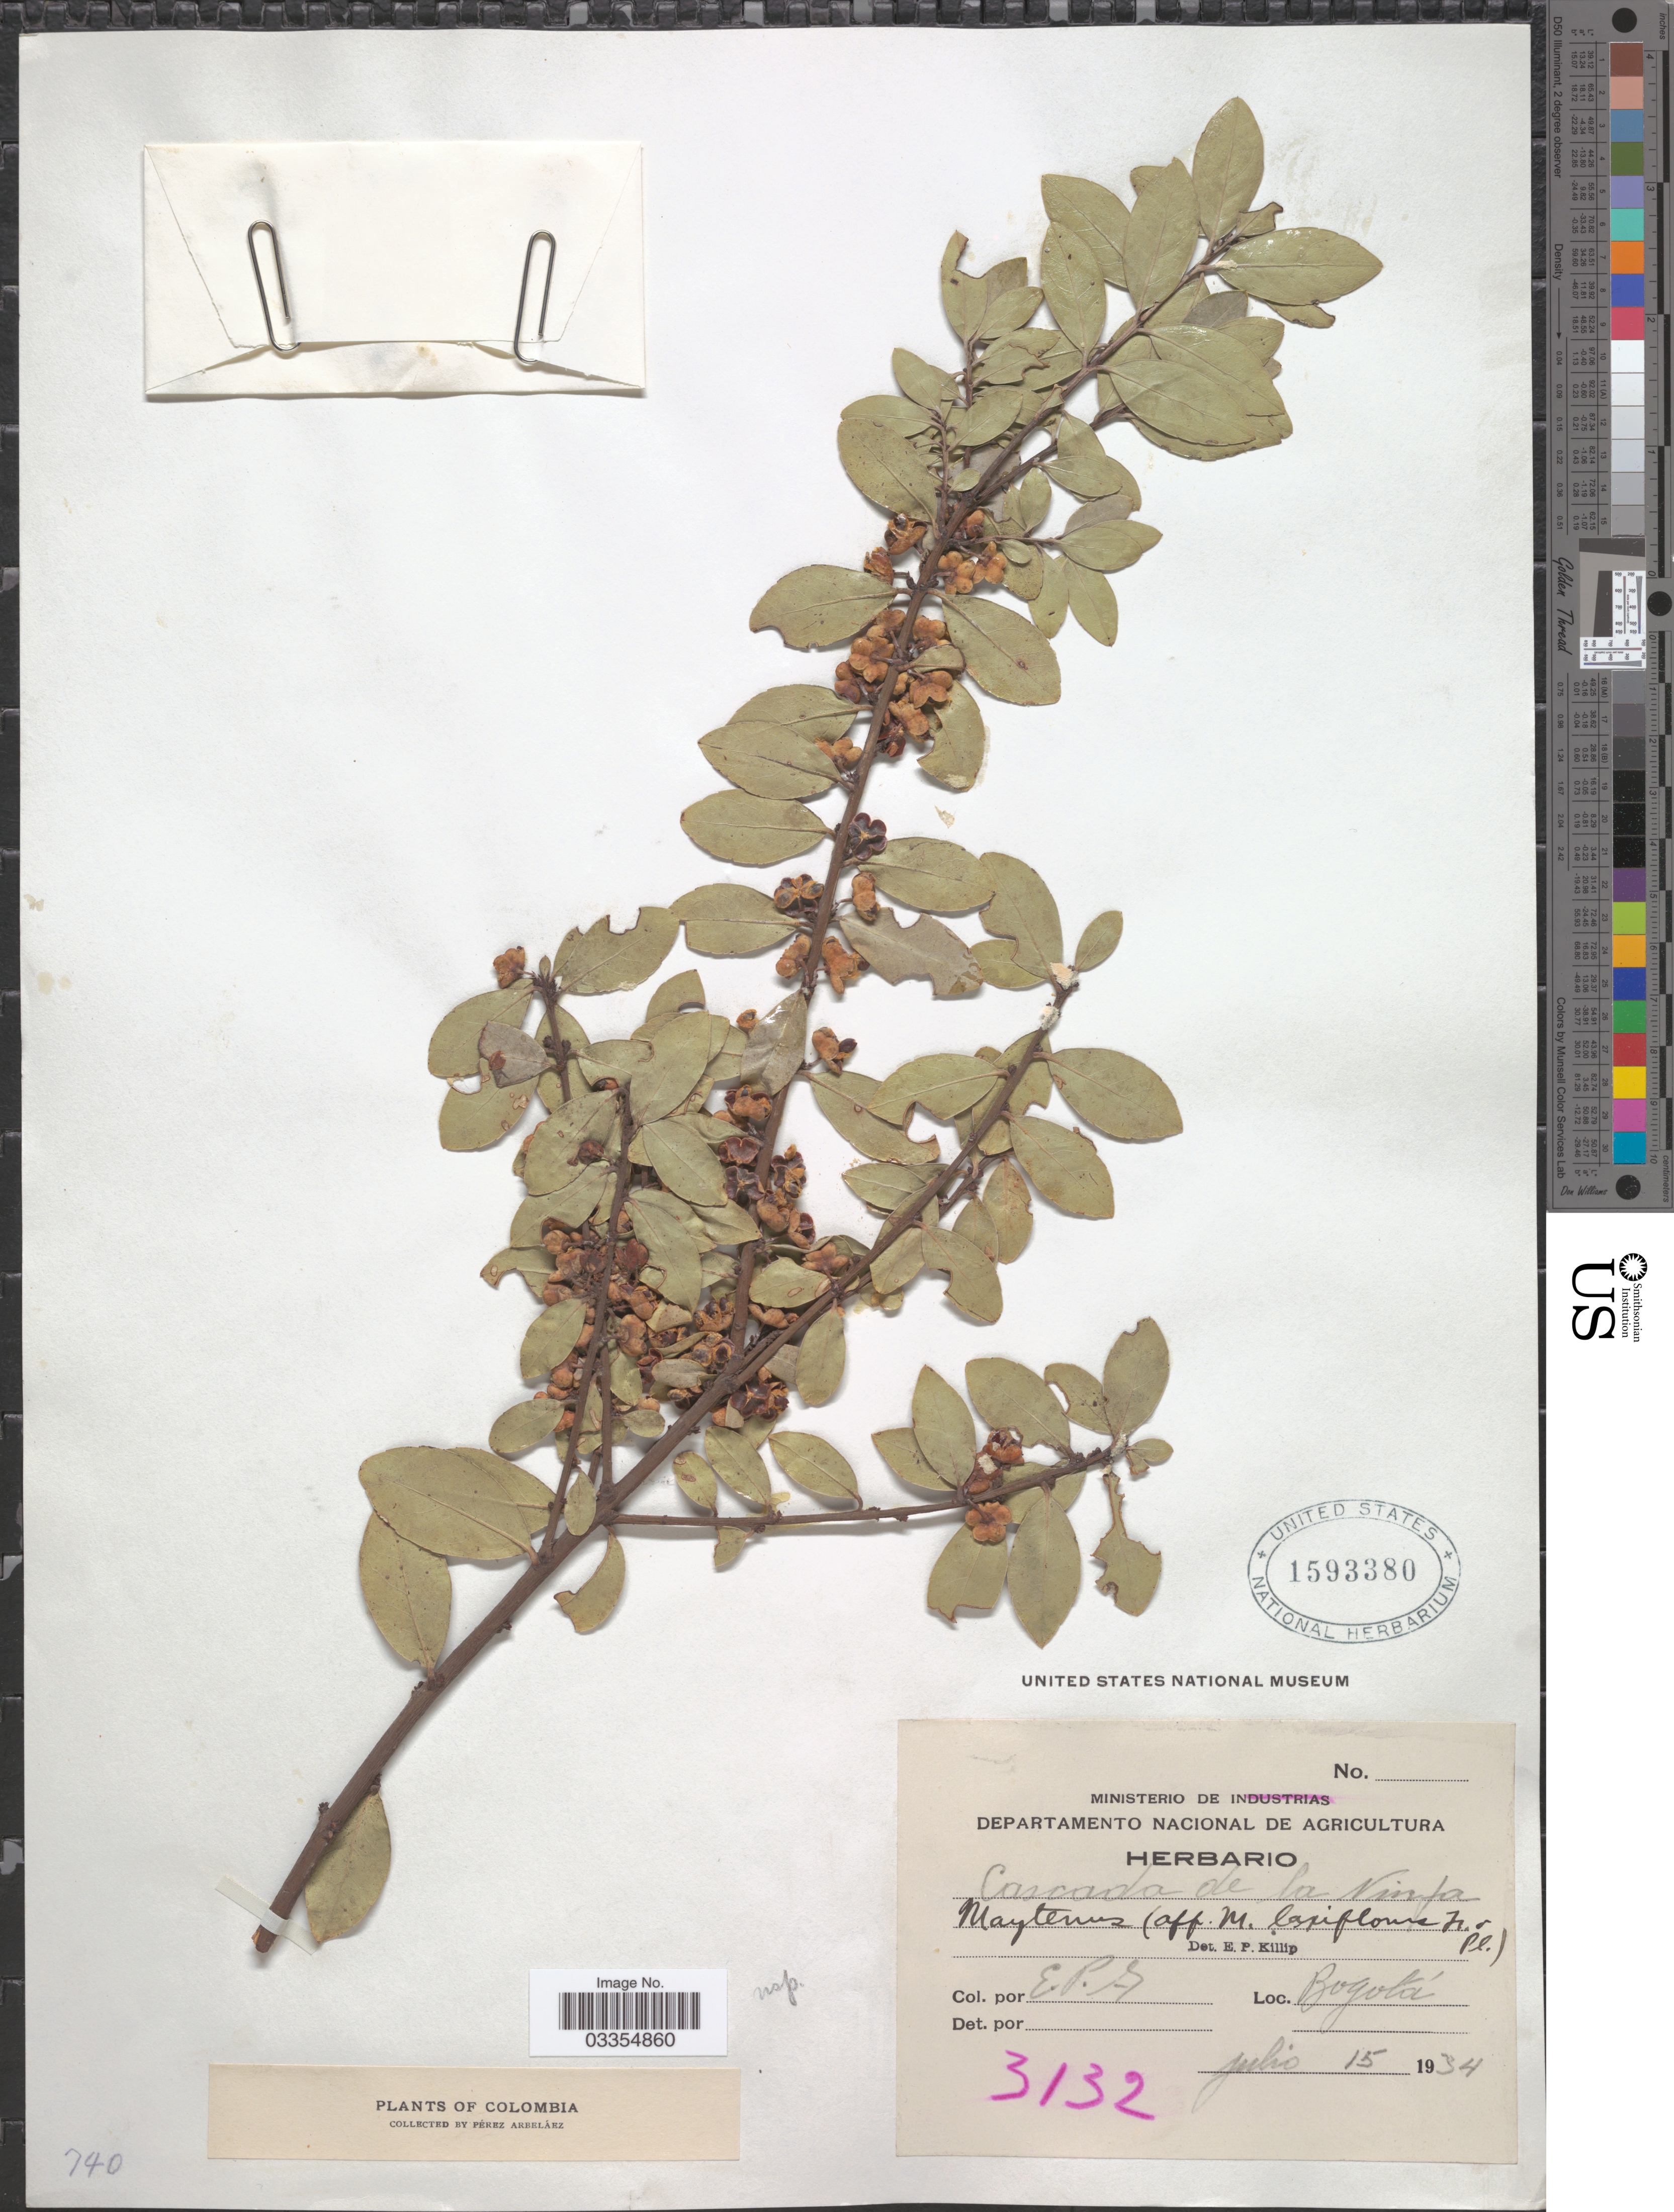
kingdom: Plantae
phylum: Tracheophyta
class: Magnoliopsida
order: Celastrales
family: Celastraceae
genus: Maytenus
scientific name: Maytenus laxiflora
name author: Triana & Planch.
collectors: E. Pérez Arbeláez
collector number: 3132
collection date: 1934-07-15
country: Colombia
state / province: Bogota D.C.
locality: Bogotá.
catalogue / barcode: US 1593380